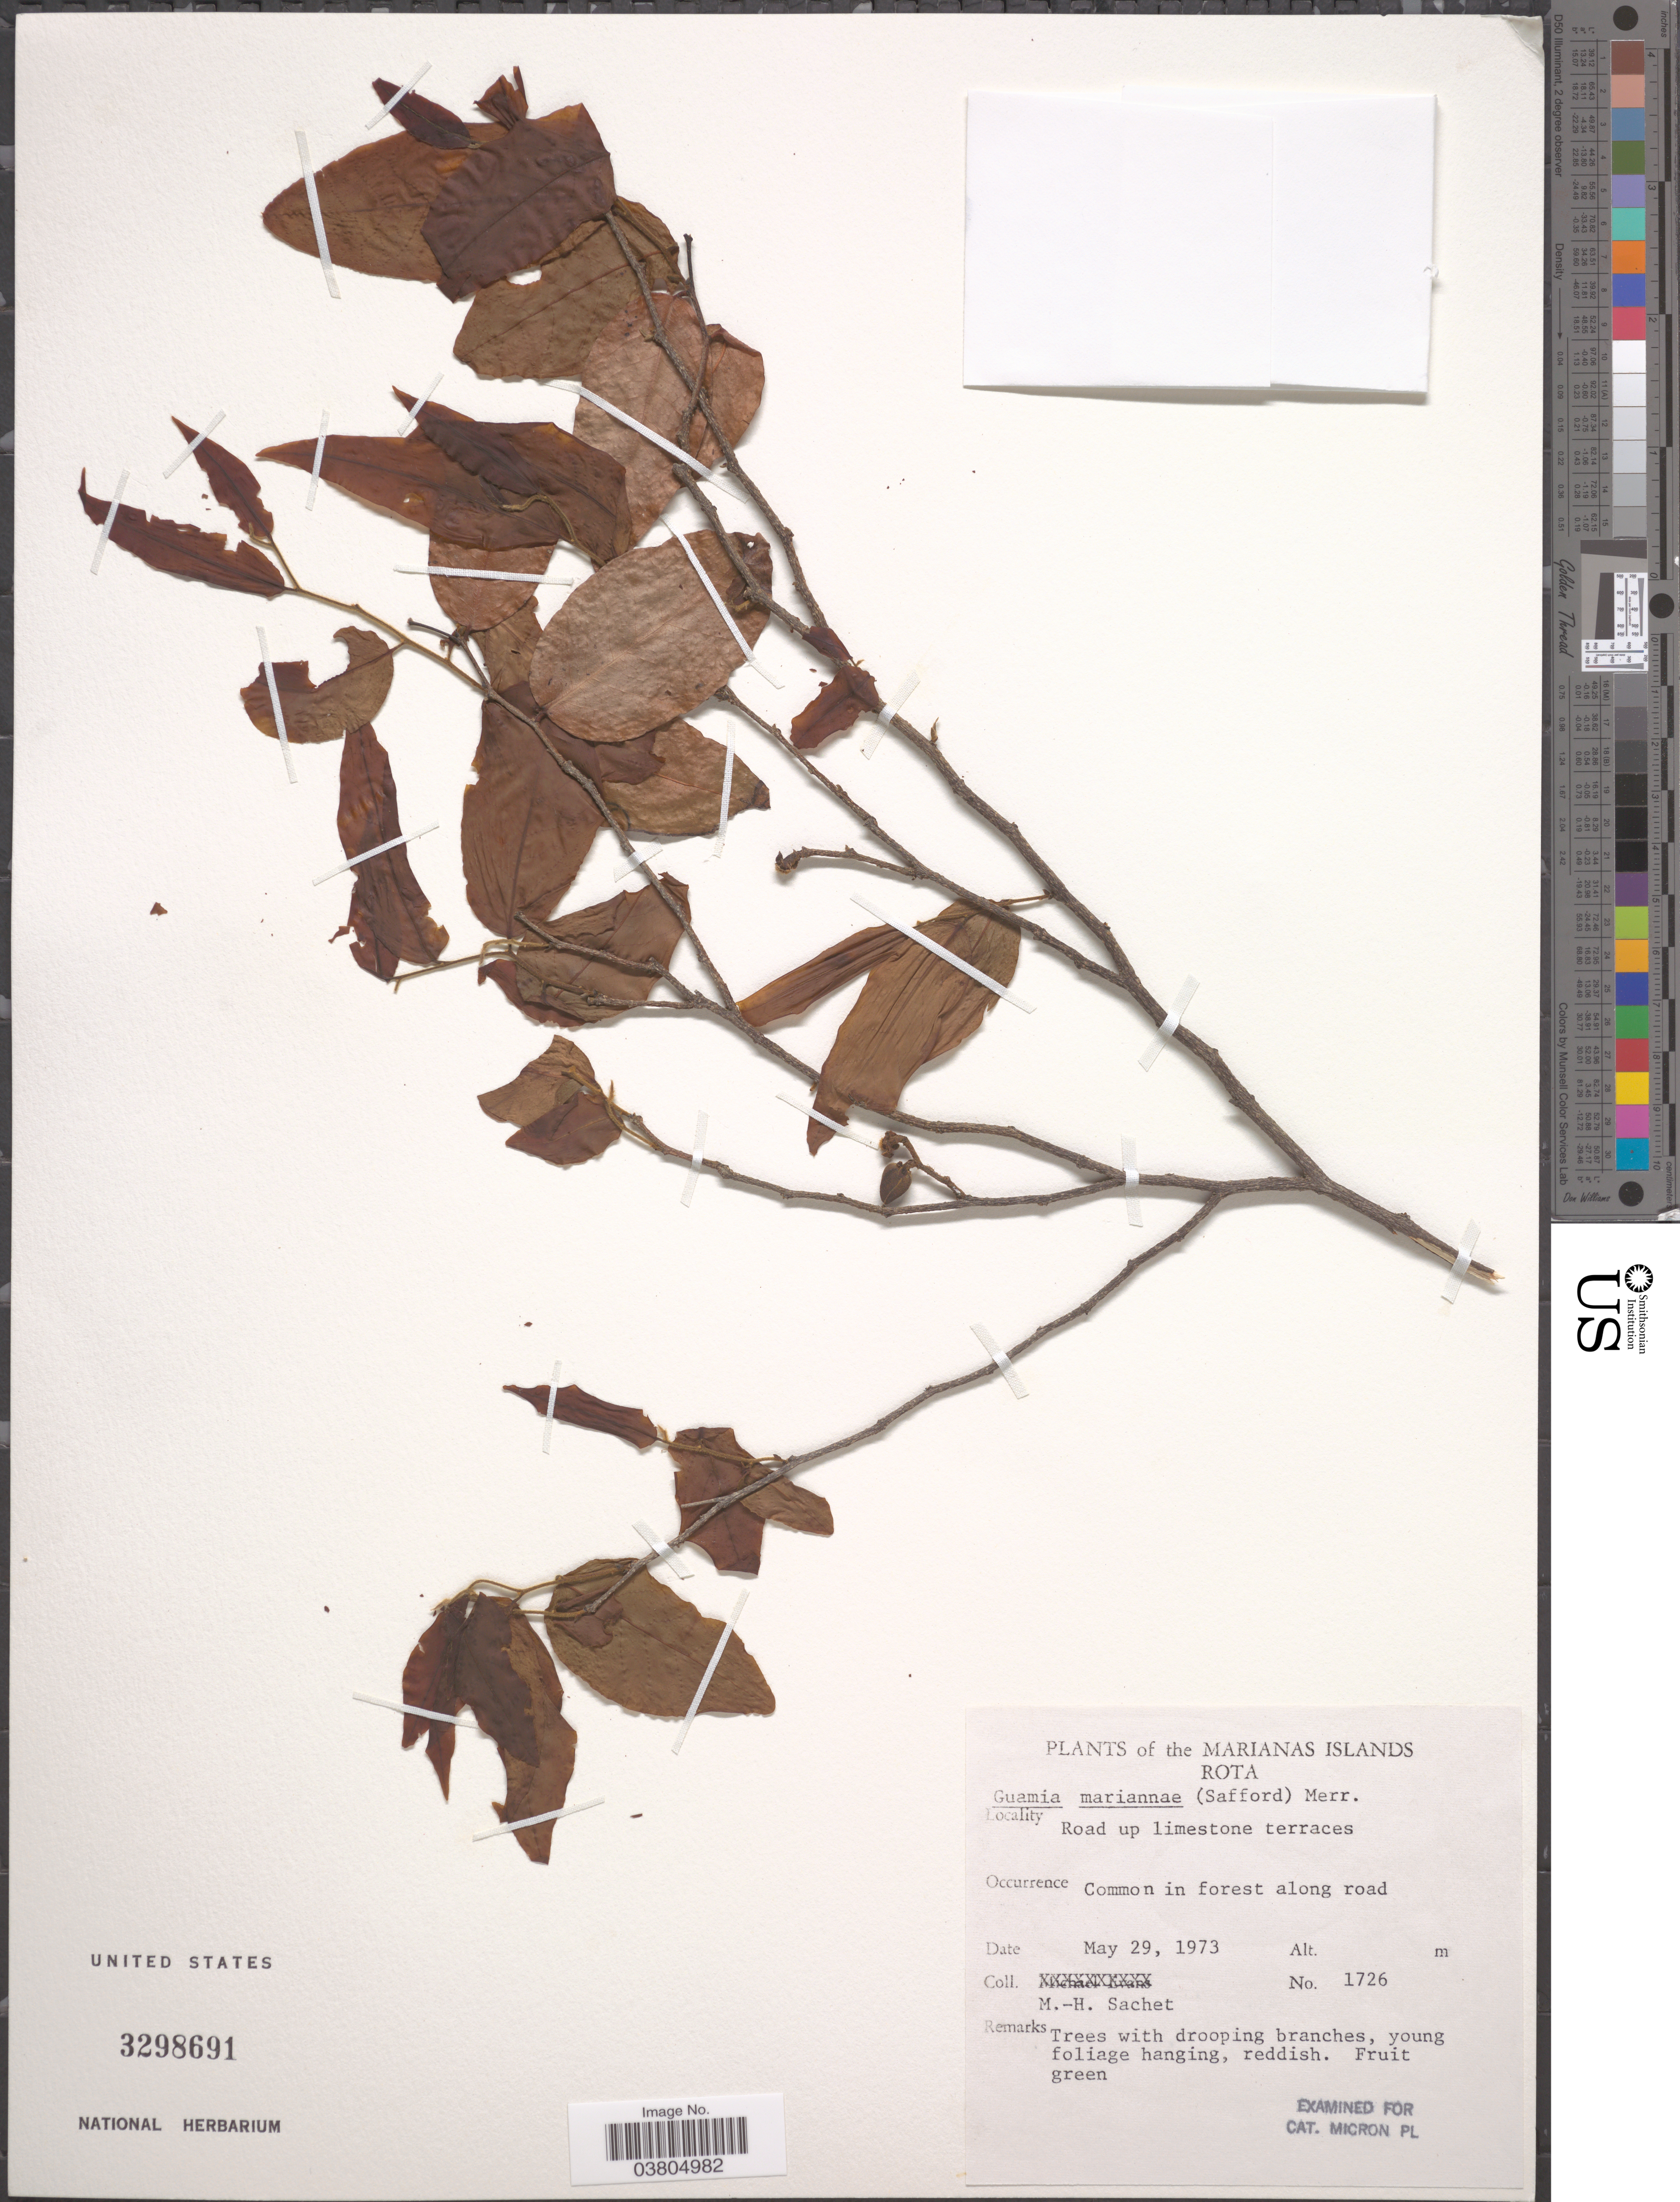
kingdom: Plantae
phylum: Tracheophyta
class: Magnoliopsida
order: Magnoliales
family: Annonaceae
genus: Meiogyne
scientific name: Meiogyne cylindrocarpa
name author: (Burck) Van Huesden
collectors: M.-H. Sachet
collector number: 1726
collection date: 1973-03-29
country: Northern Mariana Islands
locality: Marianas Islands. Rota. Road up limestone terraces. In forest along road.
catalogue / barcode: US 3298691